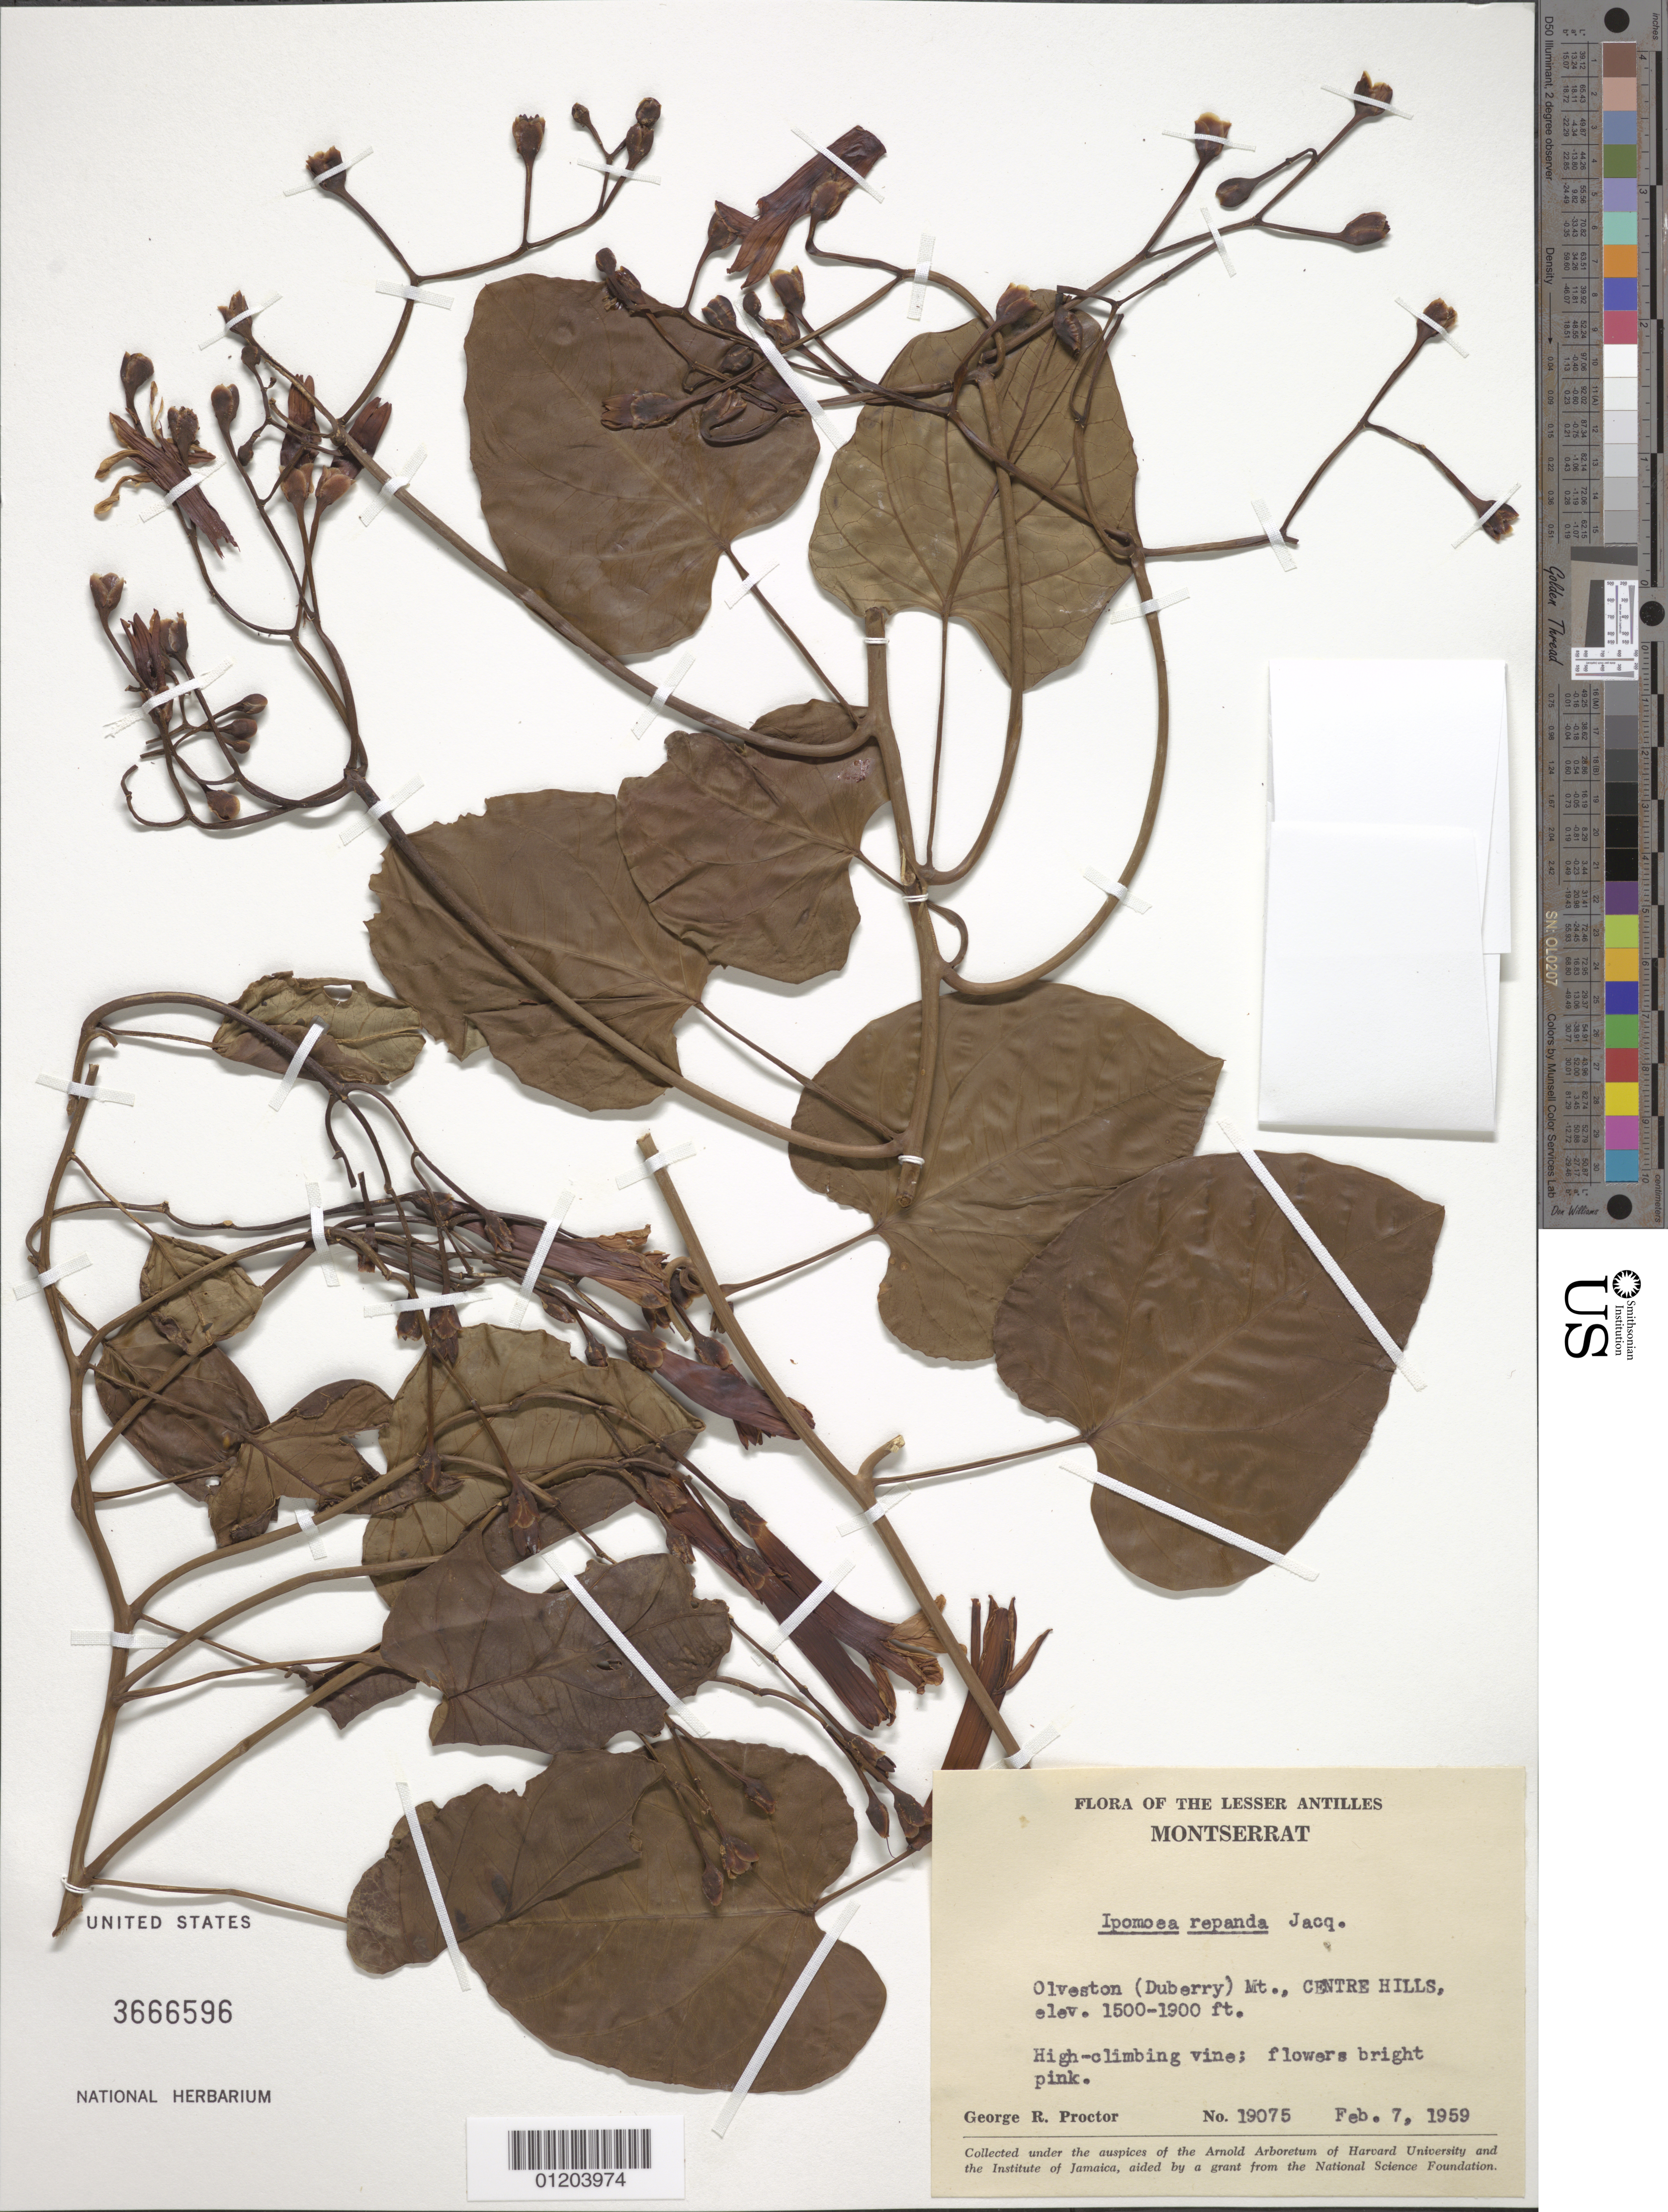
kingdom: Plantae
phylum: Tracheophyta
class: Magnoliopsida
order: Solanales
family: Convolvulaceae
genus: Ipomoea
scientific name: Ipomoea repanda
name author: Jacq.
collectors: G. R. Proctor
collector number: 19075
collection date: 1959-02-07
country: Montserrat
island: Montserrat I.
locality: Olveston (Duberry)Mt., Centre Hills.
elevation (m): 457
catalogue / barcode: US 3666596